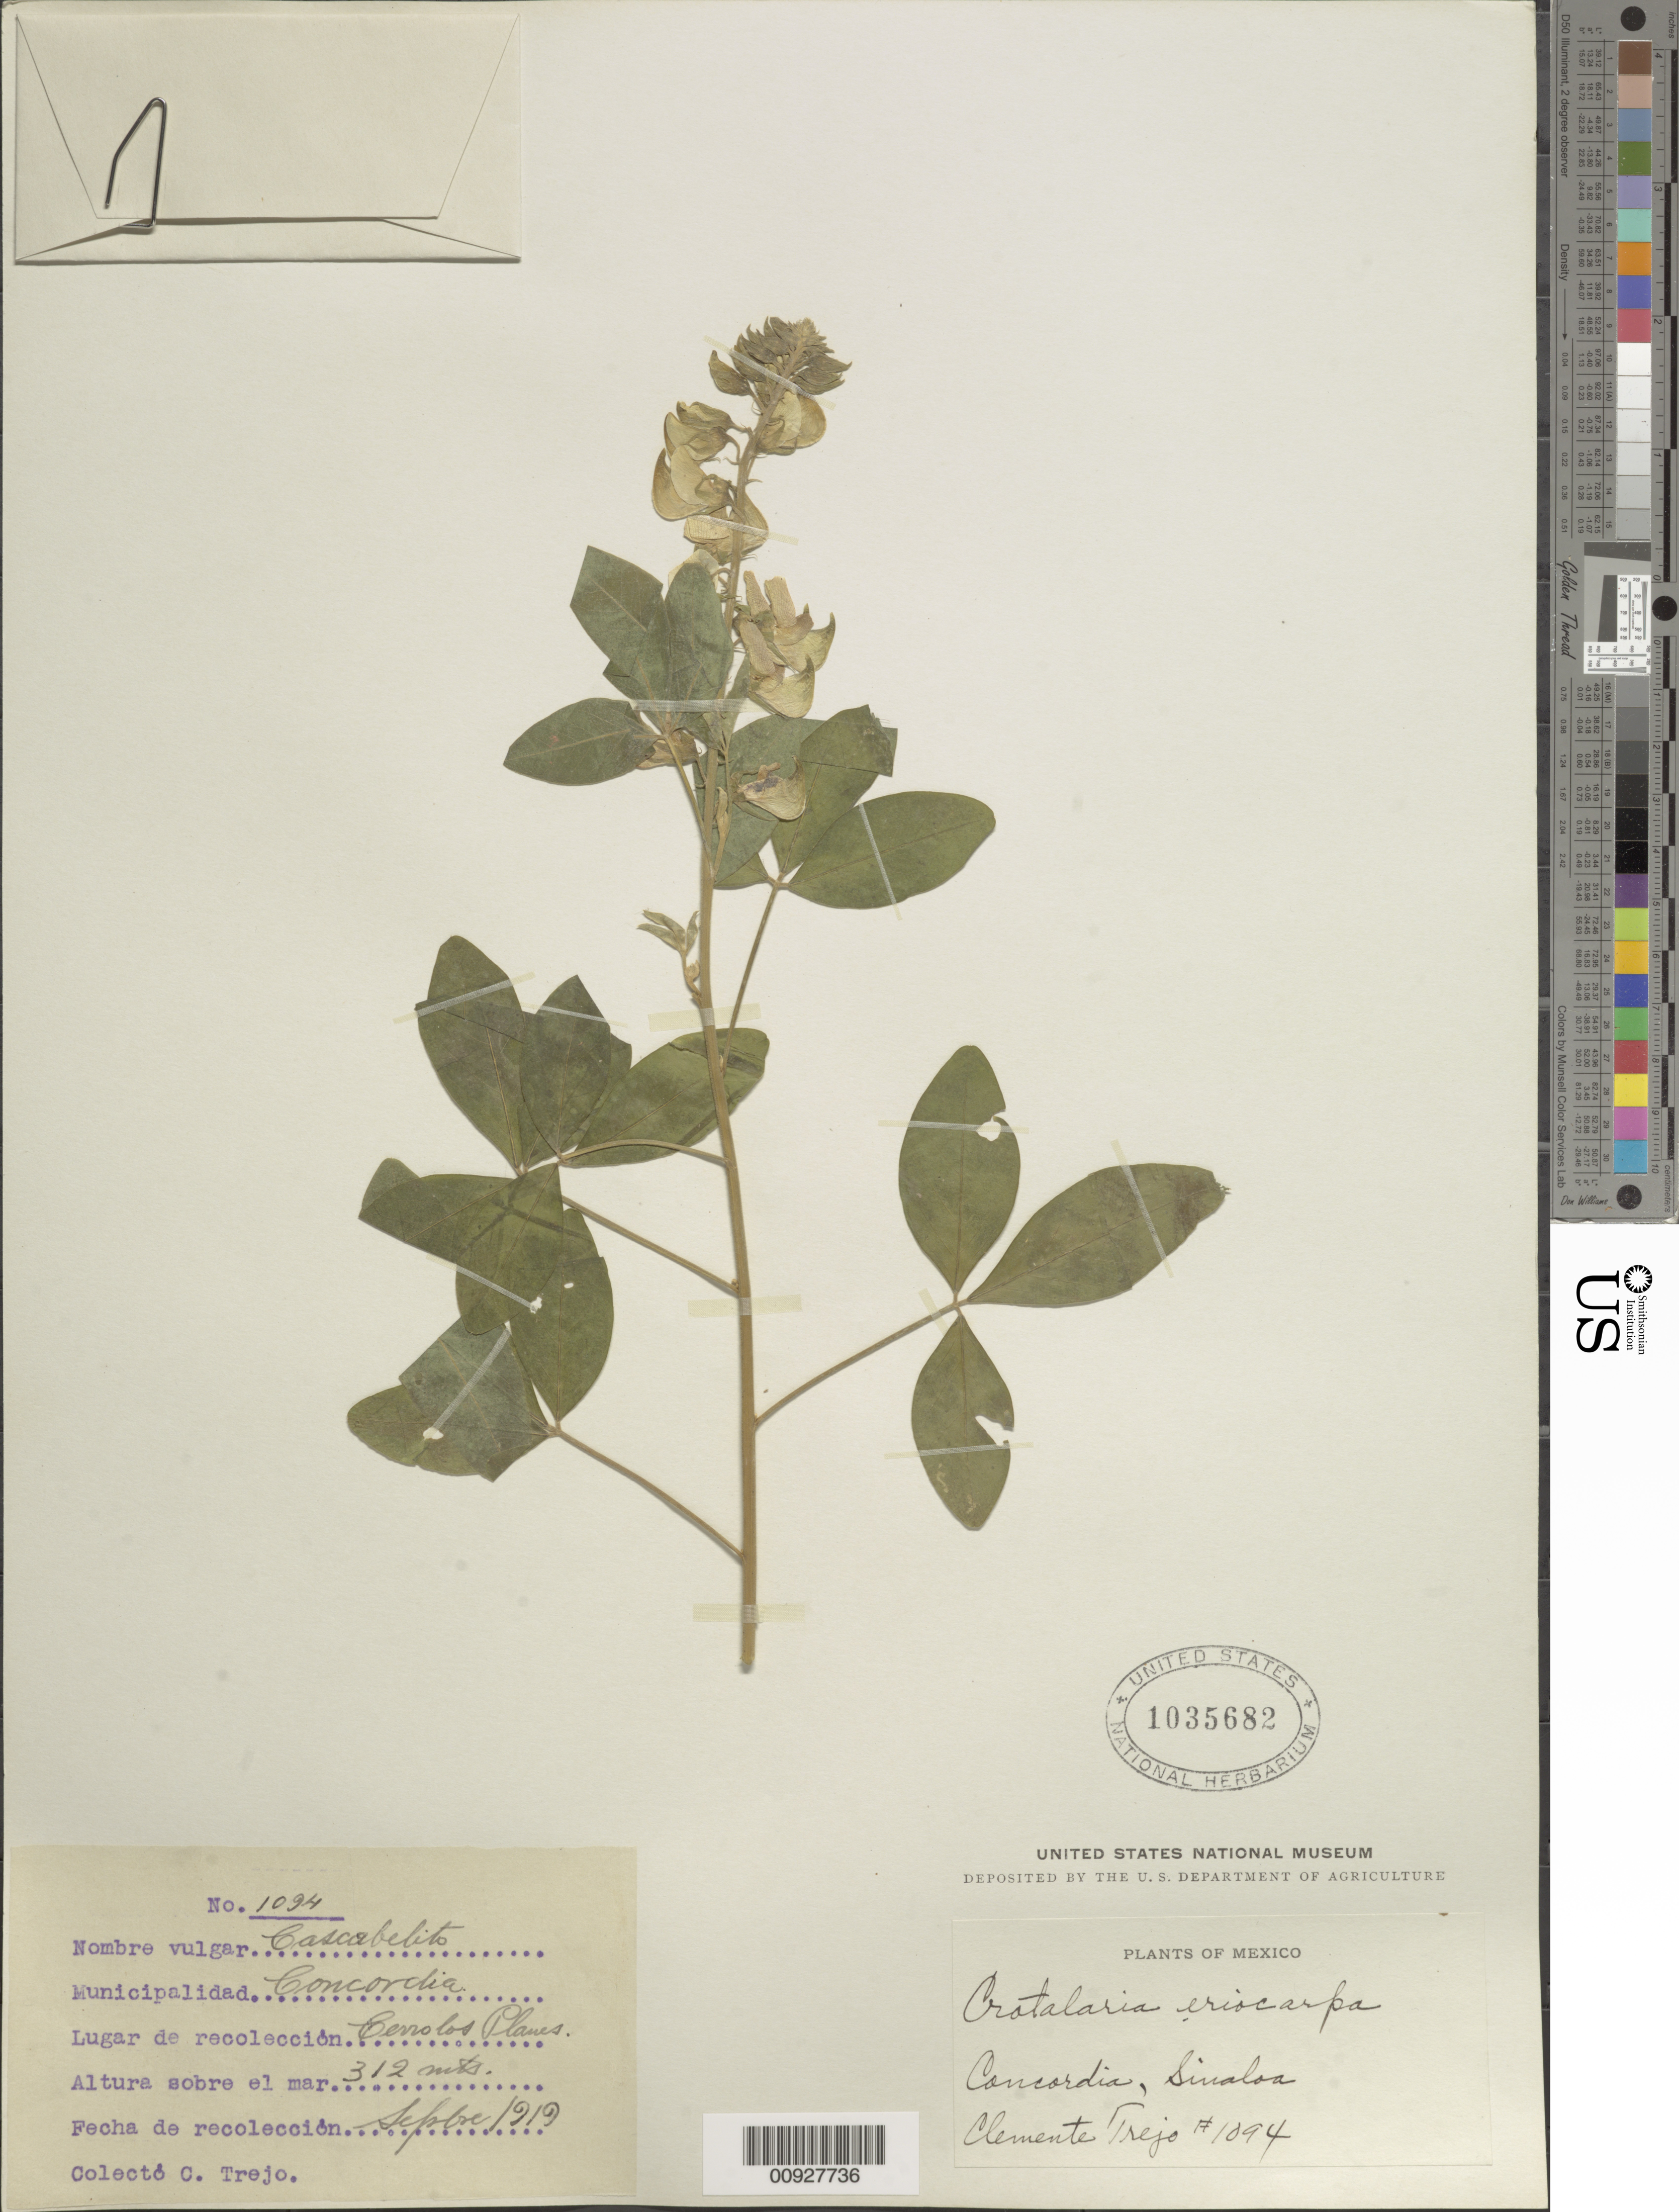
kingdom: Plantae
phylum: Tracheophyta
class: Magnoliopsida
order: Fabales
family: Fabaceae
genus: Crotalaria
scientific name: Crotalaria eriocarpa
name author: Benth.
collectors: C. C. Trejo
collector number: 1094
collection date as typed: Sep 1919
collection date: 1919-09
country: Mexico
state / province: Sinaloa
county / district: Concordia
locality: Cerro de los Planes, Municipalidad Concordia, Sinaloa.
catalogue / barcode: US 1035682